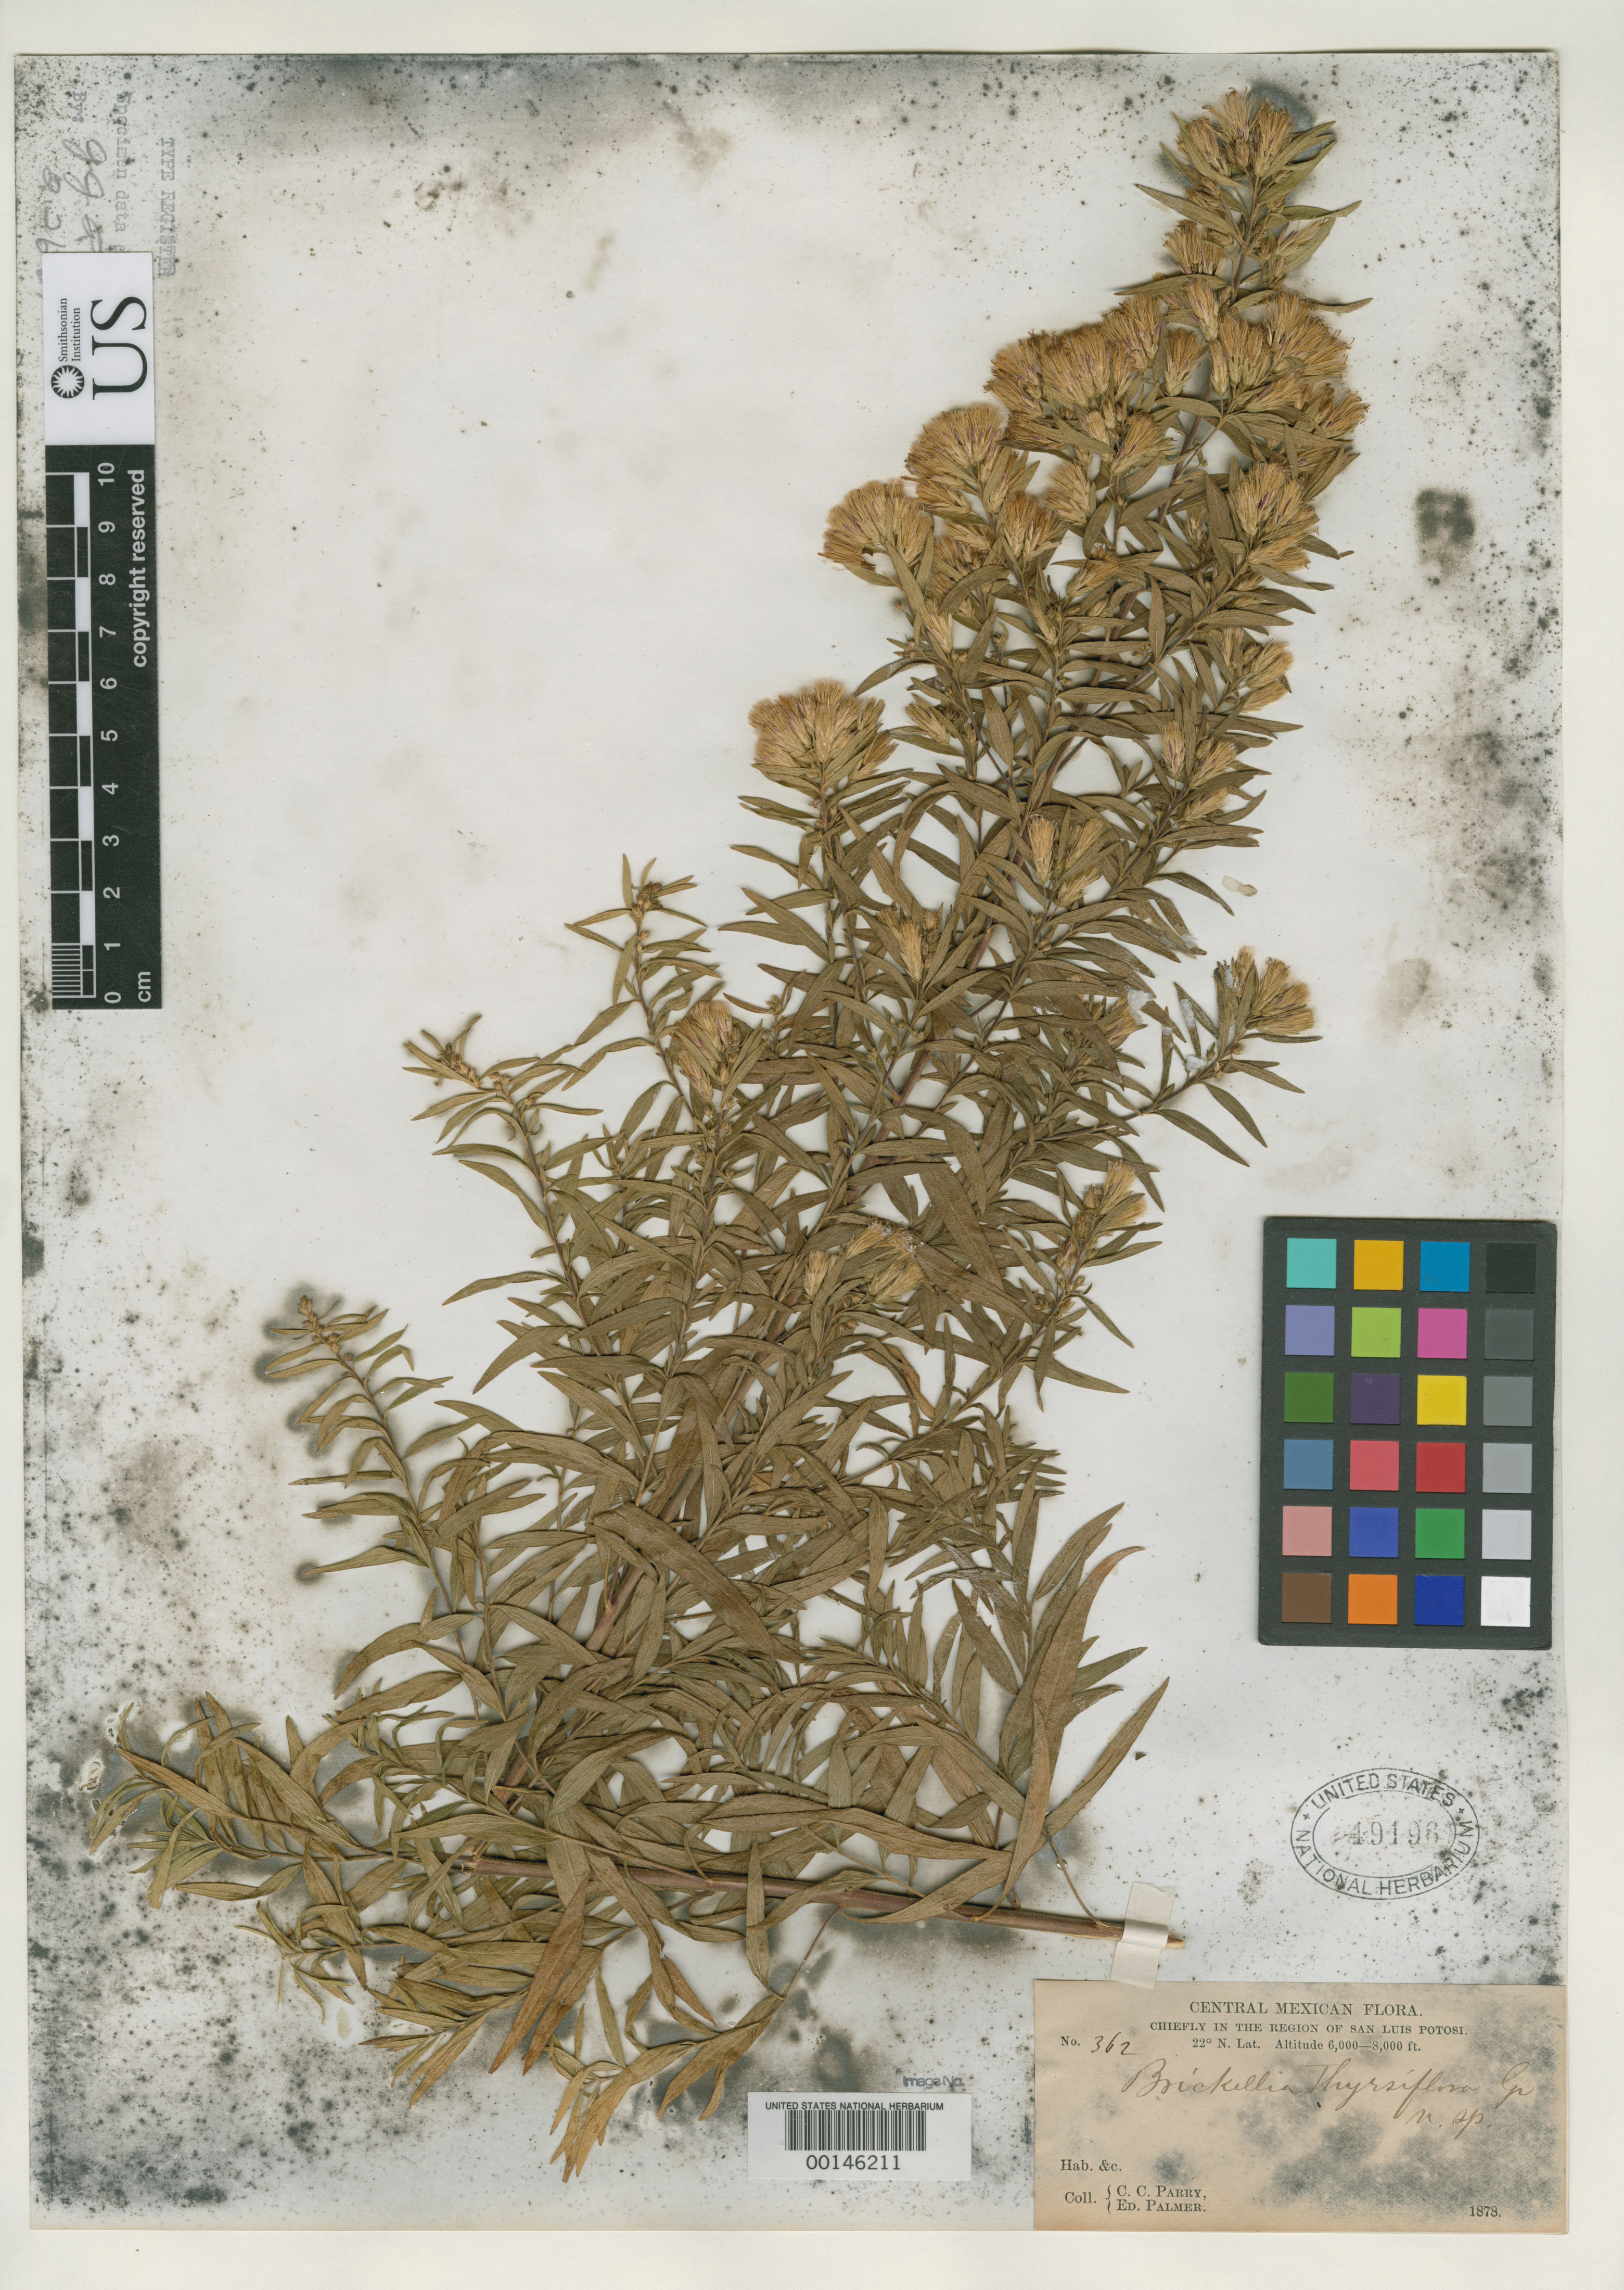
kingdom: Plantae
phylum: Tracheophyta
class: Magnoliopsida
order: Asterales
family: Asteraceae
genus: Brickellia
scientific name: Brickellia thyrsiflora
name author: A. Gray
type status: Isotype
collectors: C. C. Parry & E. Palmer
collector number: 362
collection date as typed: Aug 1878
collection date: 1878-08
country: Mexico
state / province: San Luis Potosi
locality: Mountains SE of San Luis Potosi.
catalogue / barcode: US 49196